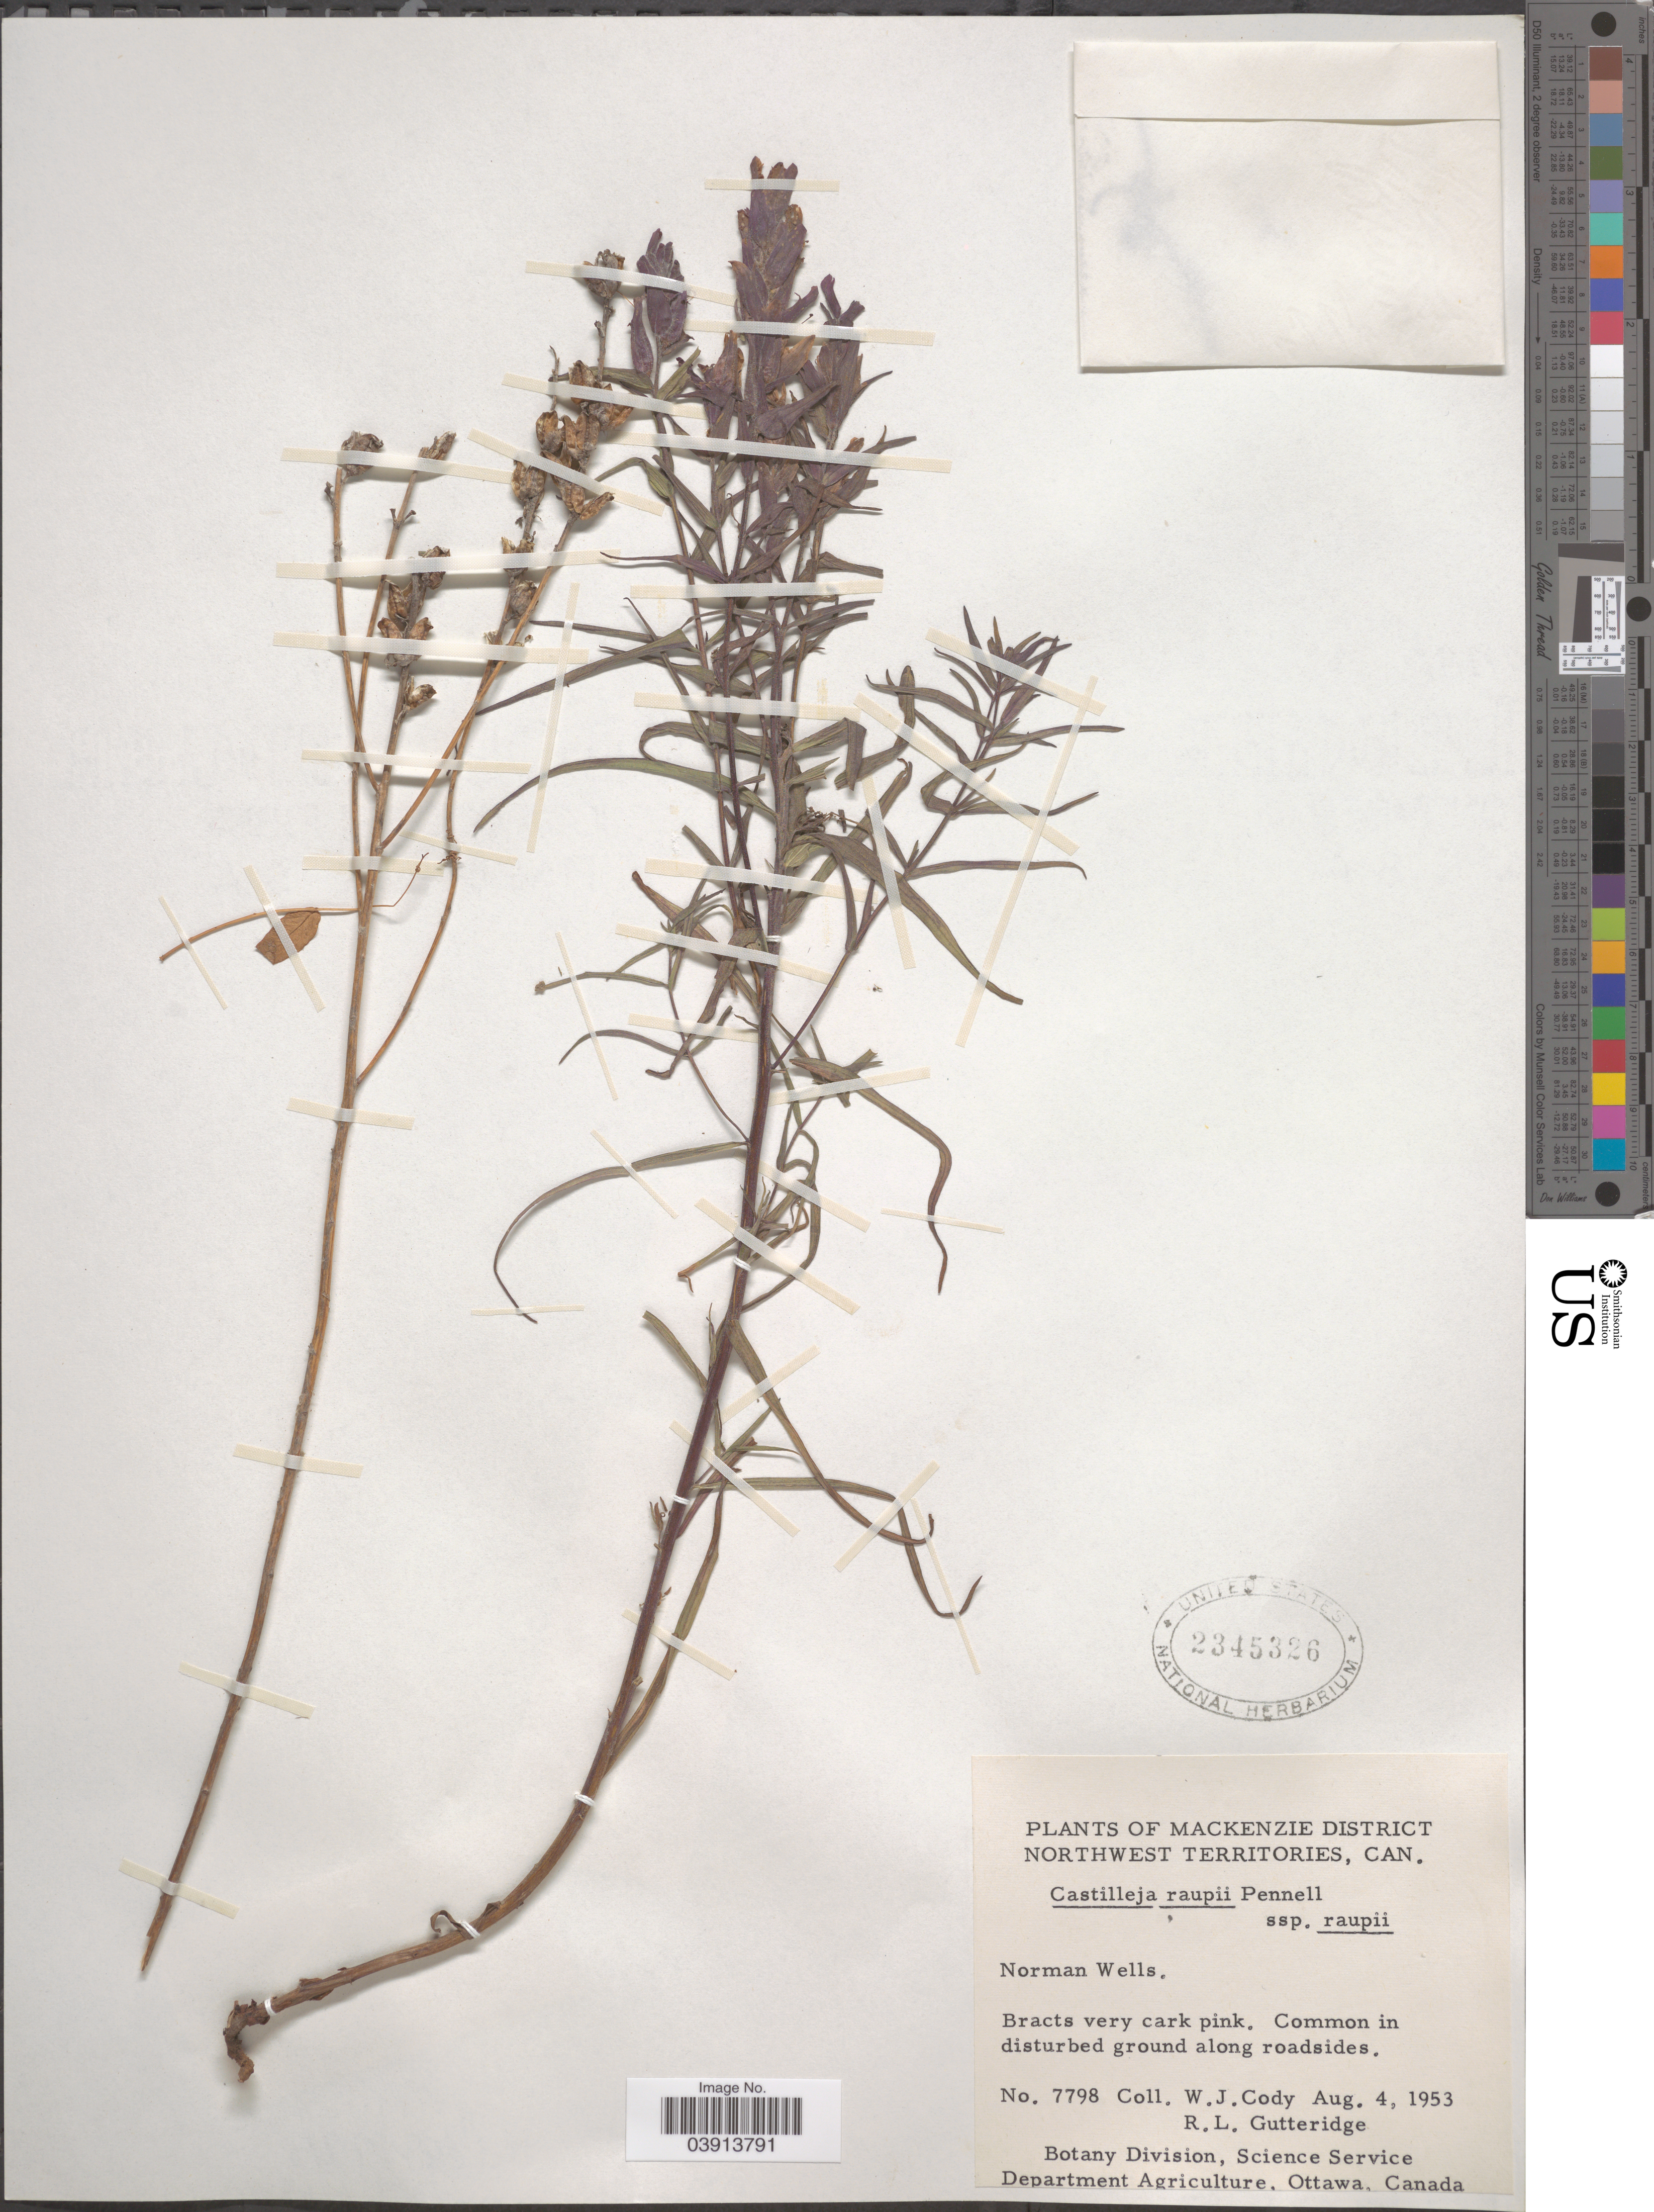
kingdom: Plantae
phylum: Tracheophyta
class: Magnoliopsida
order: Lamiales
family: Orobanchaceae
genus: Castilleja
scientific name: Castilleja raupii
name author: Pennell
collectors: W. Cody & R. Gutteridge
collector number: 7798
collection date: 1953-08-04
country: Canada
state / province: Northwest Territories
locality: Mackenzie District, Norman Wells.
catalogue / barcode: US 2345326